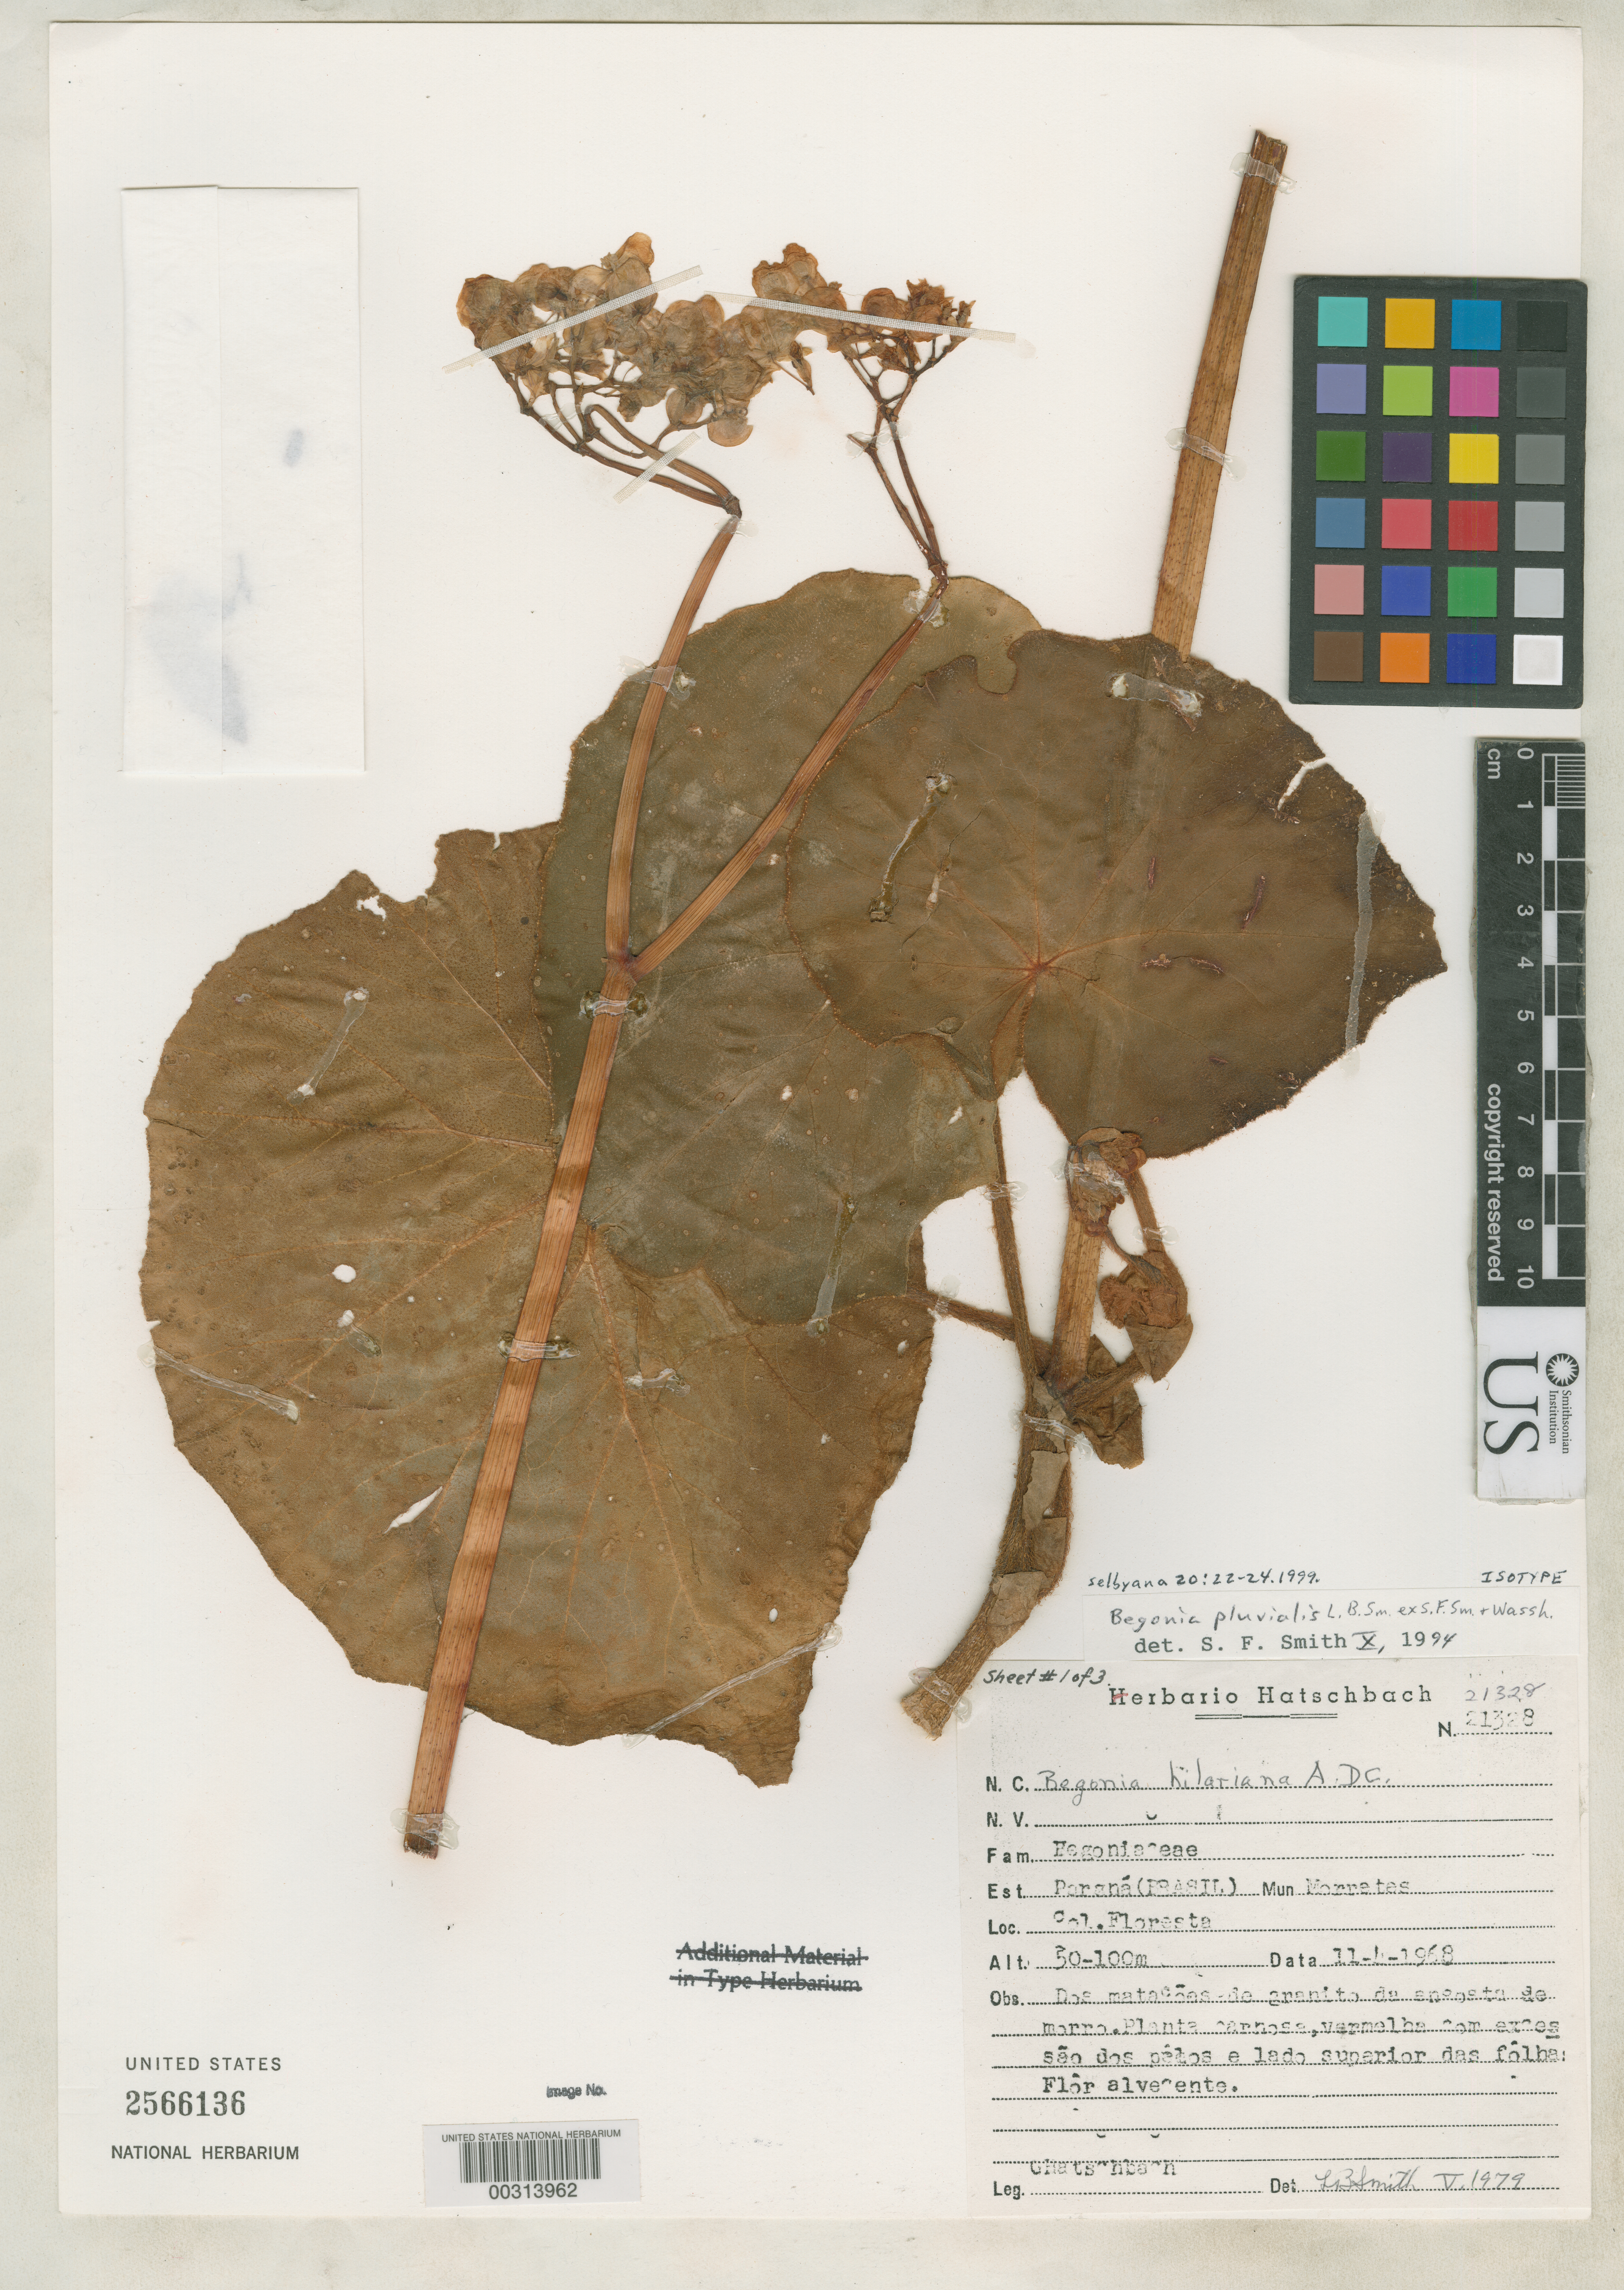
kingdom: Plantae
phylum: Tracheophyta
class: Magnoliopsida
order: Cucurbitales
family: Begoniaceae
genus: Begonia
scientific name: Begonia pluvialis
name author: L.B. Sm. ex S.F. Sm. & Wassh.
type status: Isotype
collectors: G. Hatschbach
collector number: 21328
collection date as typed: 11 Apr 1968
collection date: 1968-04-11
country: Brazil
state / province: Paraná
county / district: Morretes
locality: Col. Floresta.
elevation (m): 50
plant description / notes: Holotype at MBM.; Single isotype mounted on 3 sheets.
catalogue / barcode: US 2566136